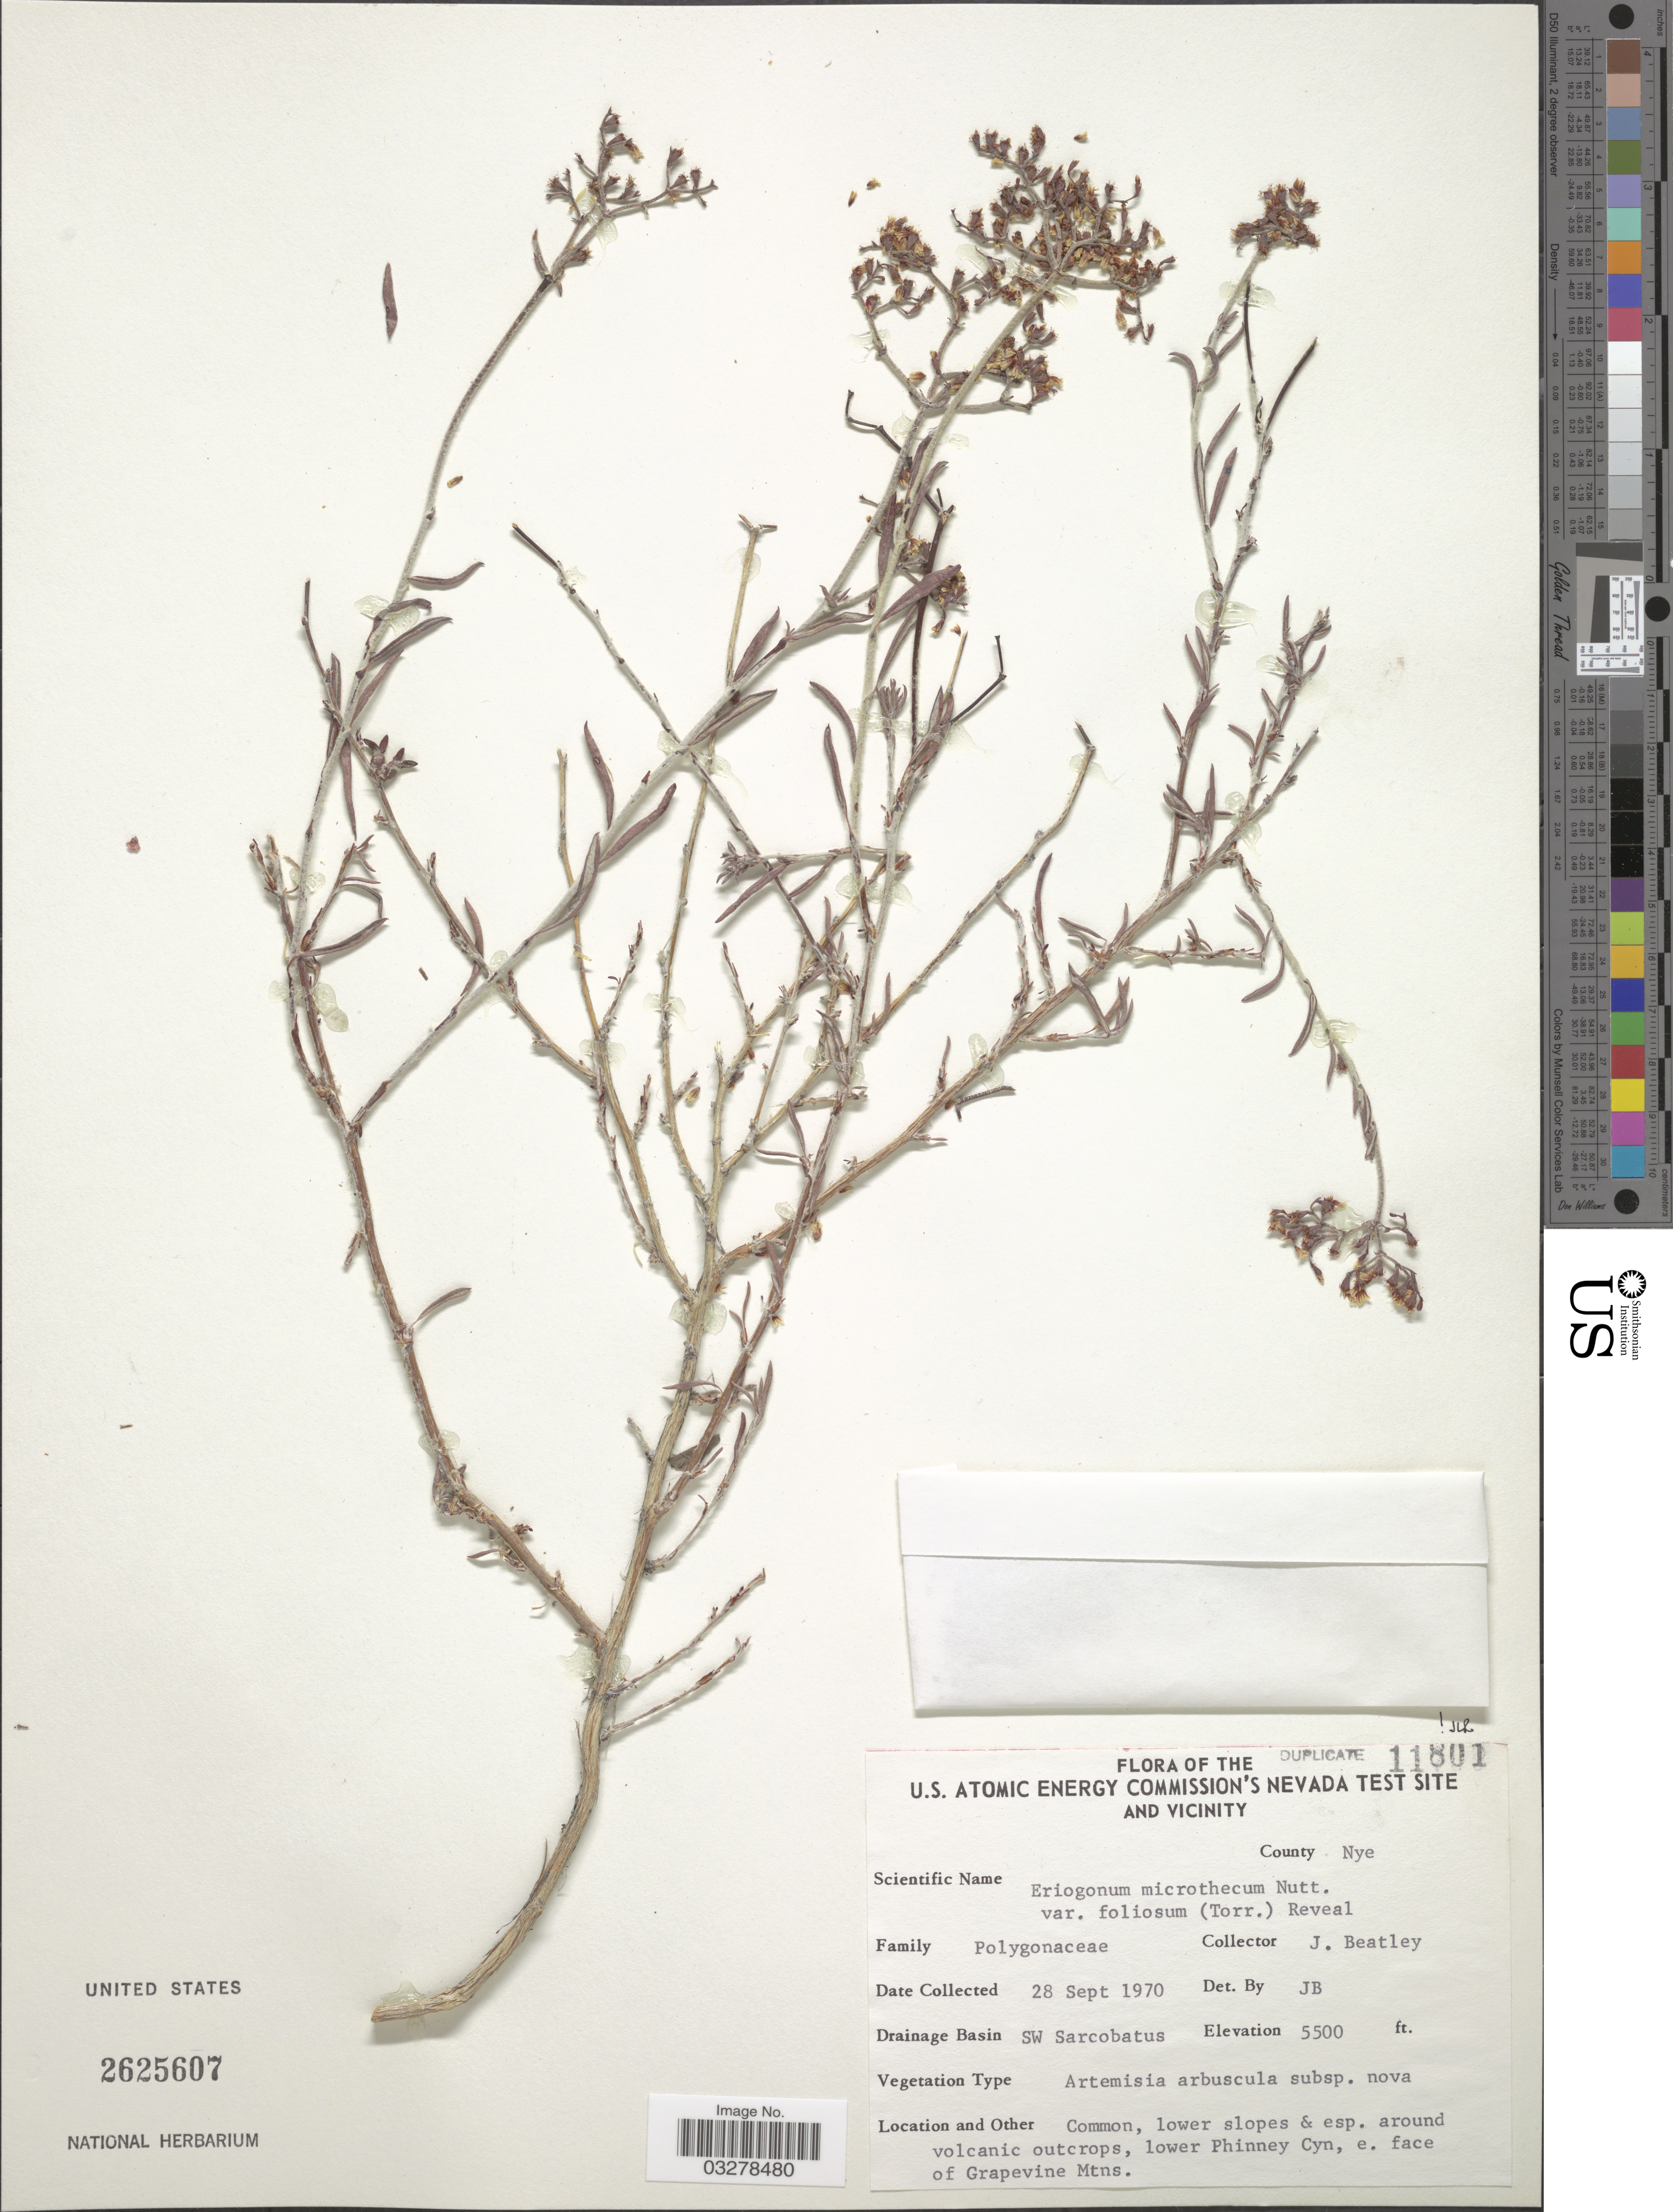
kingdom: Plantae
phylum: Tracheophyta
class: Magnoliopsida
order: Caryophyllales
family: Polygonaceae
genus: Eriogonum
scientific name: Eriogonum microtheca var. foliosum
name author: (Torr. & A. Gray) Reveal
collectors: J. C. Beatley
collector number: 11801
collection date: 1970-09-28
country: United States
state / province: Nevada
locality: U.S. Atomic Energy Commission's Nevada Test Site and Vicinity. County Nye. Drainage Basin SW Sarcobatus. Lower Phinney Cyn, e. face of Grapevine Mtns.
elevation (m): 1676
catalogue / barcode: US 2625607